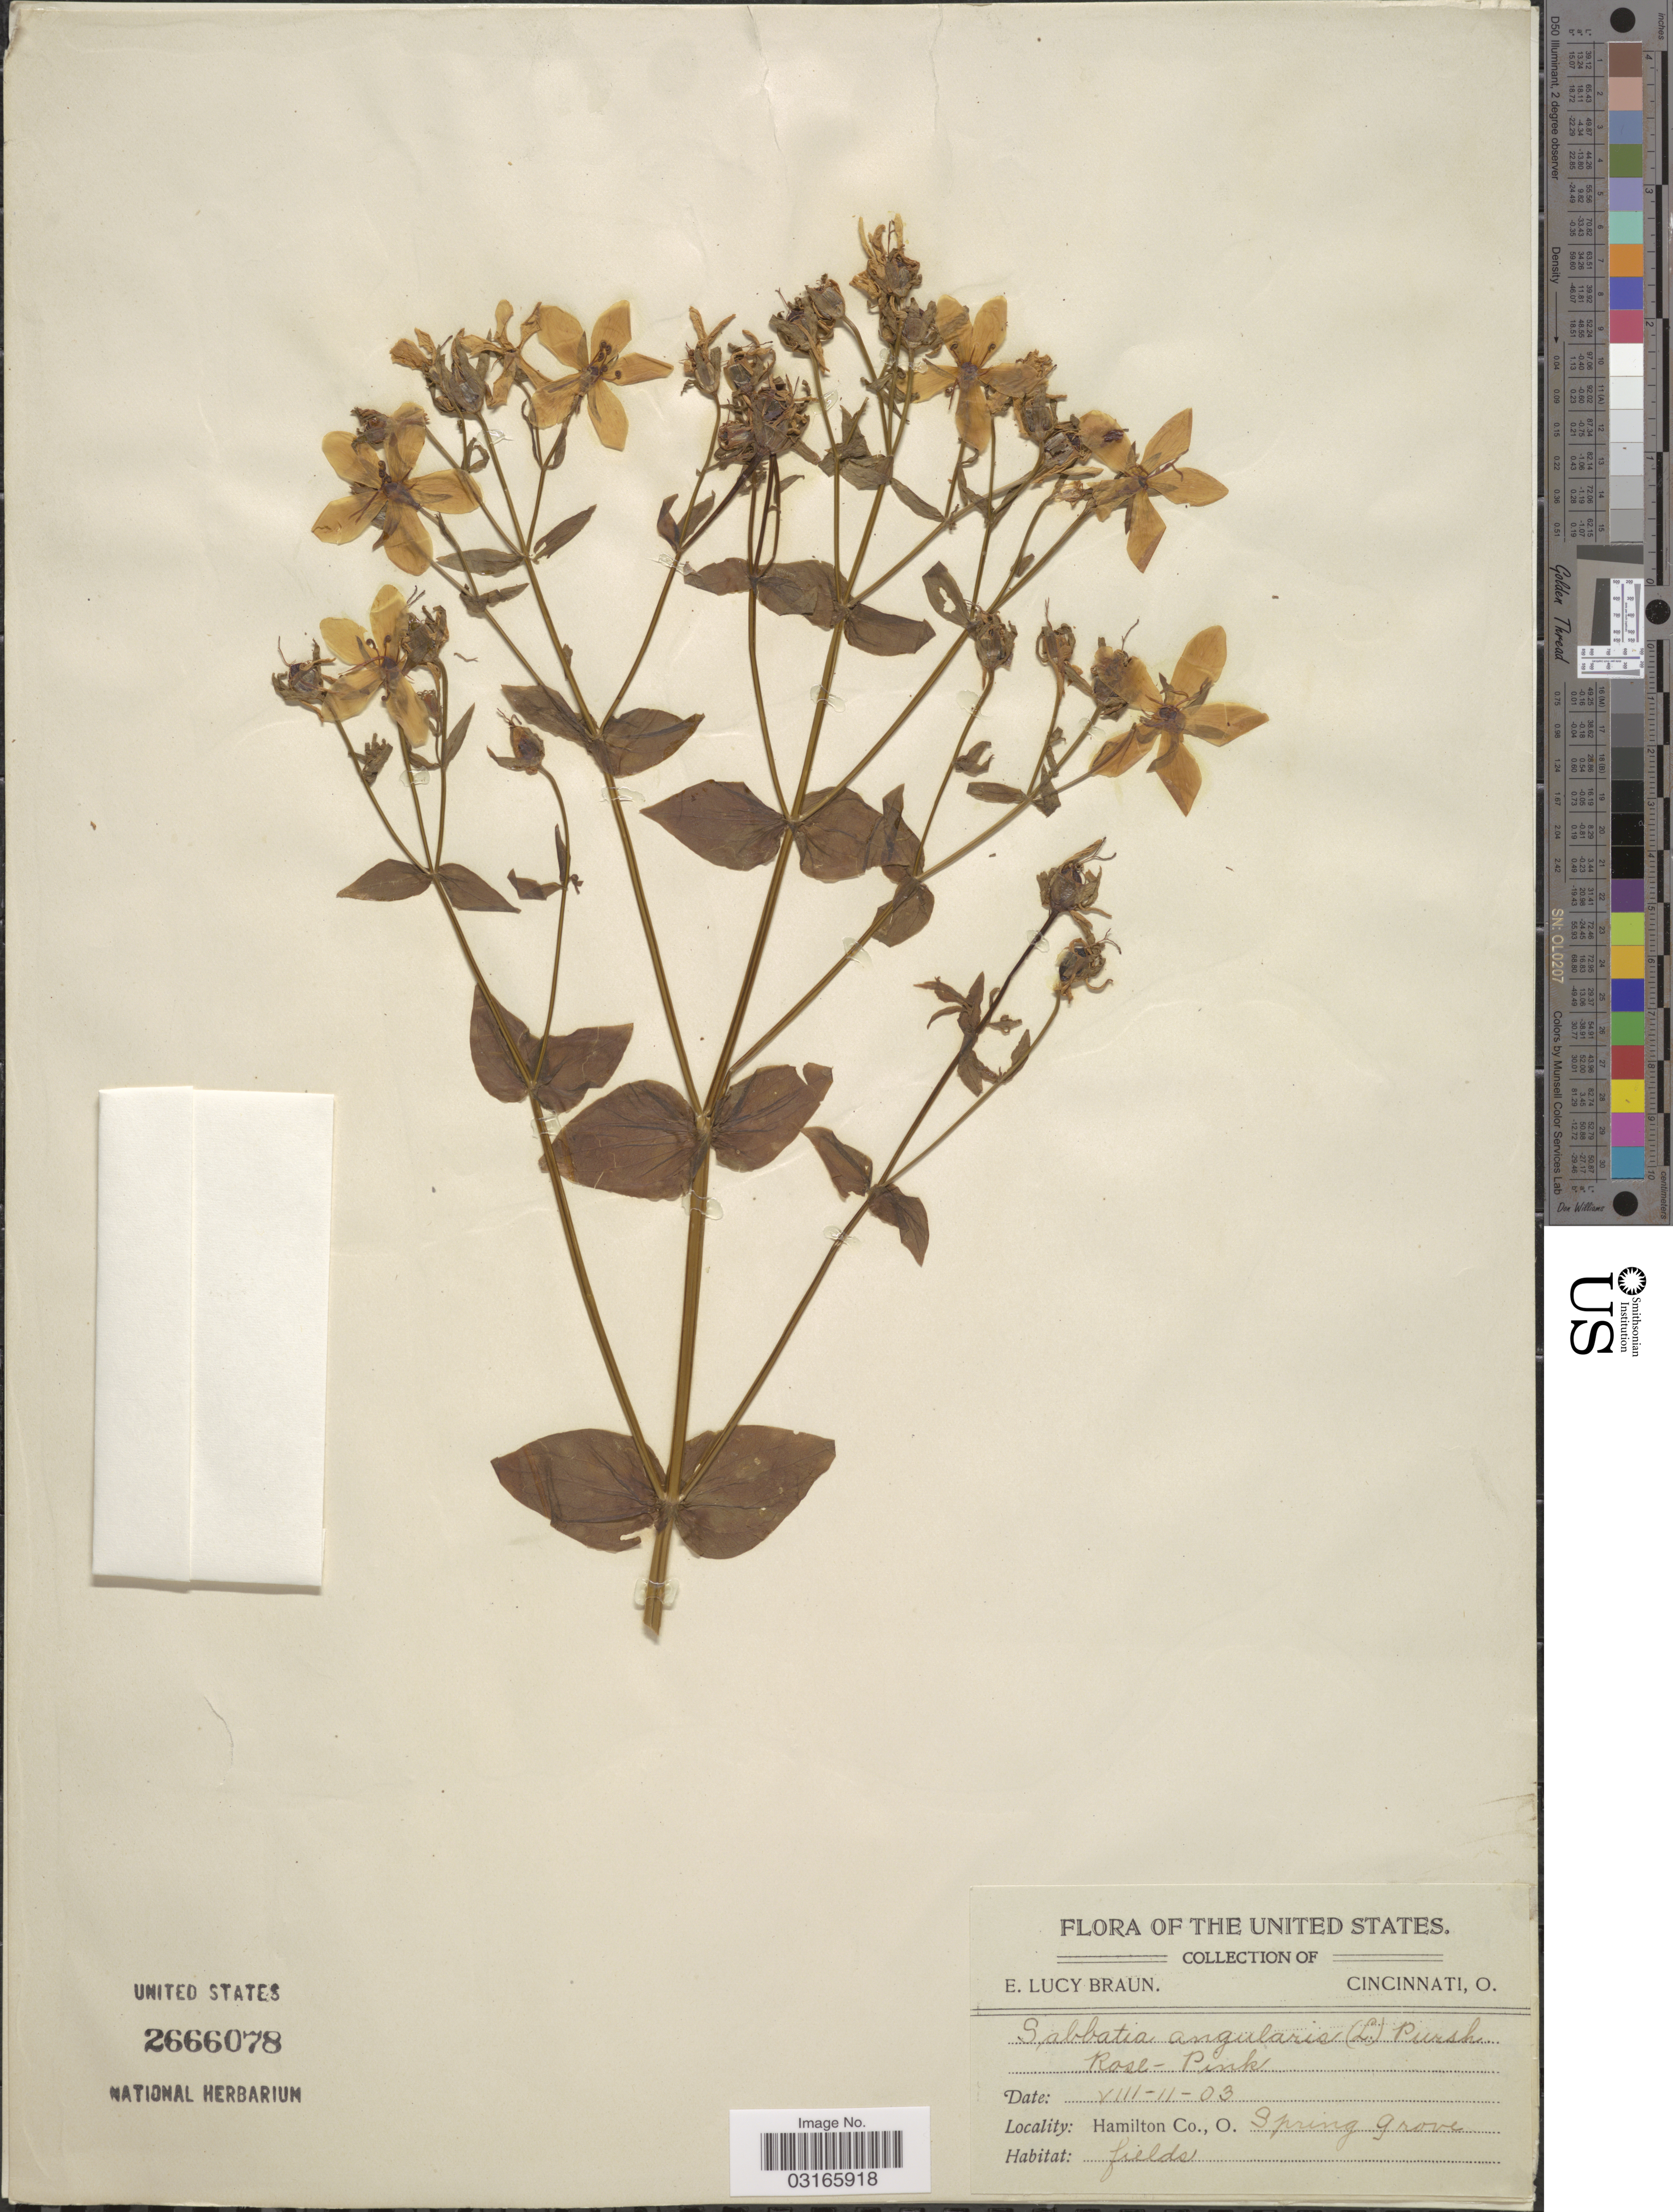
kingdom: Plantae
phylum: Tracheophyta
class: Magnoliopsida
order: Gentianales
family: Gentianaceae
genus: Sabatia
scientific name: Sabatia angularis (L.) Pursh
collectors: E. Braun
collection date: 1903-08-11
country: United States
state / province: Ohio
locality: Hamilton Co., O., Spring grove.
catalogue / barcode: US 2666078